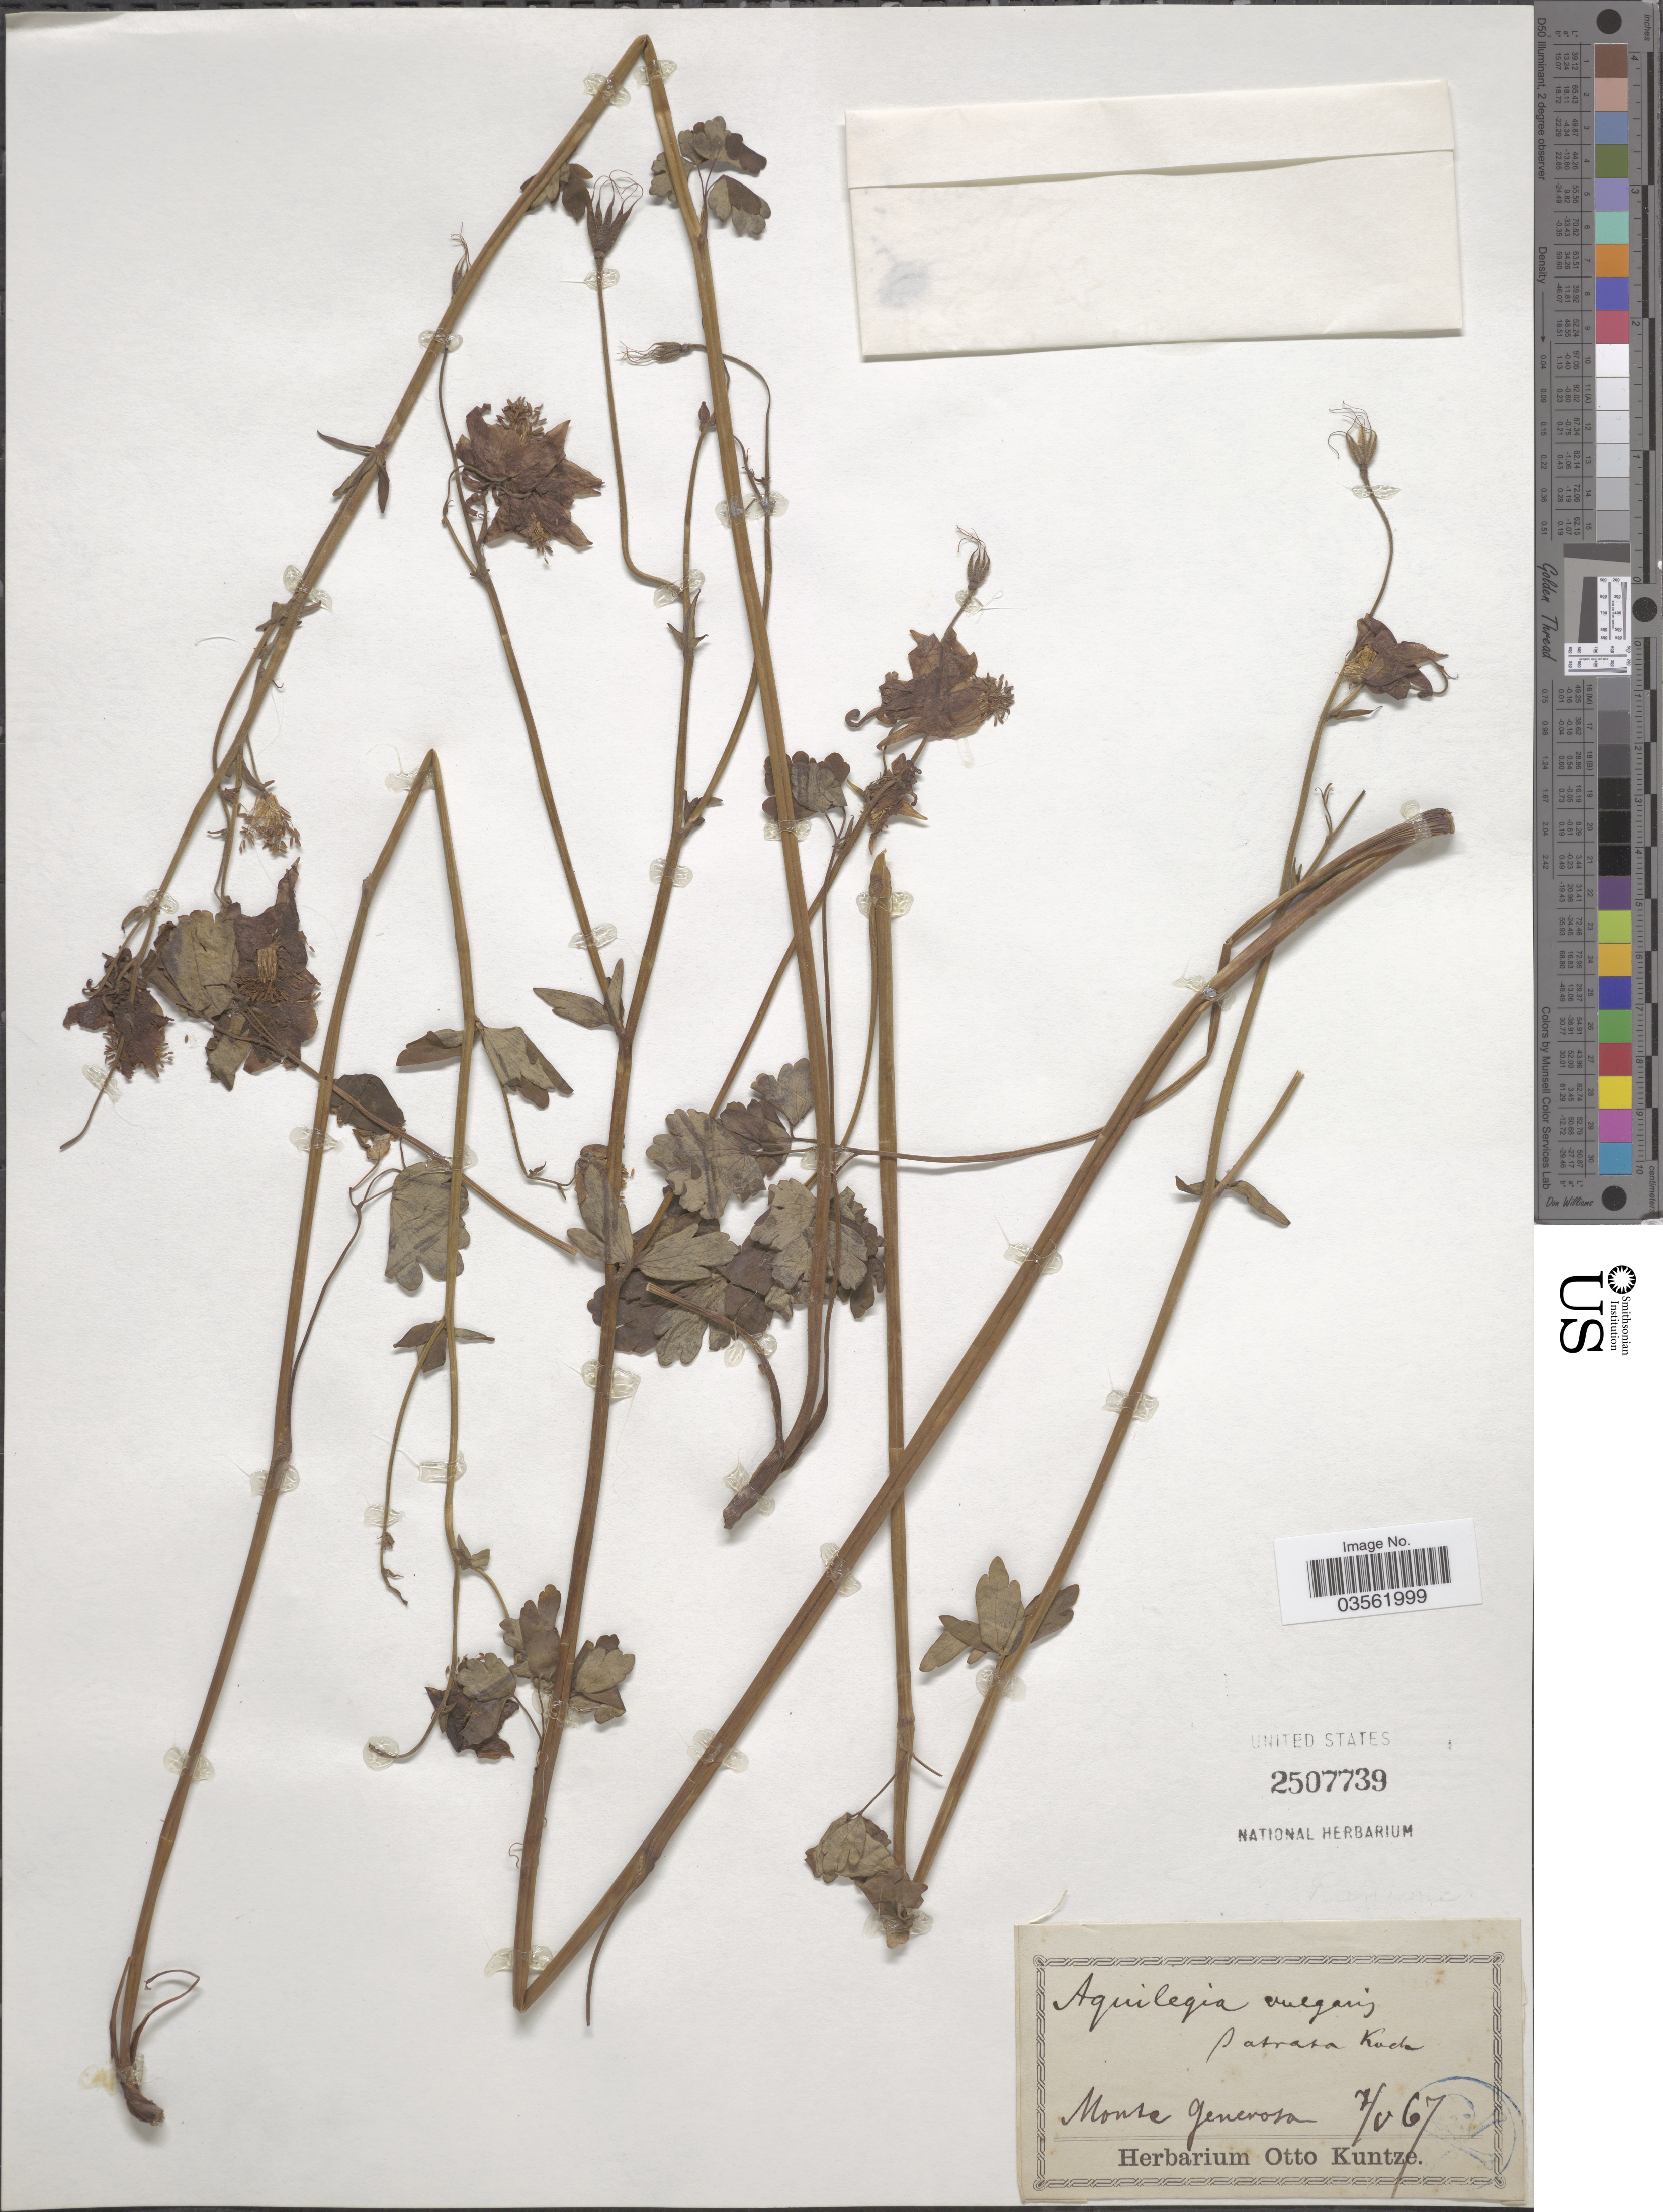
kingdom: Plantae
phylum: Tracheophyta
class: Magnoliopsida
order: Ranunculales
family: Ranunculaceae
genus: Aquilegia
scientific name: Aquilegia vulgaris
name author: L.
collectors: ex herb. Otto Kuntze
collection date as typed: Transcribed d/m/y: 7/5/67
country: Italy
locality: Monte generosa.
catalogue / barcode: US 2507739